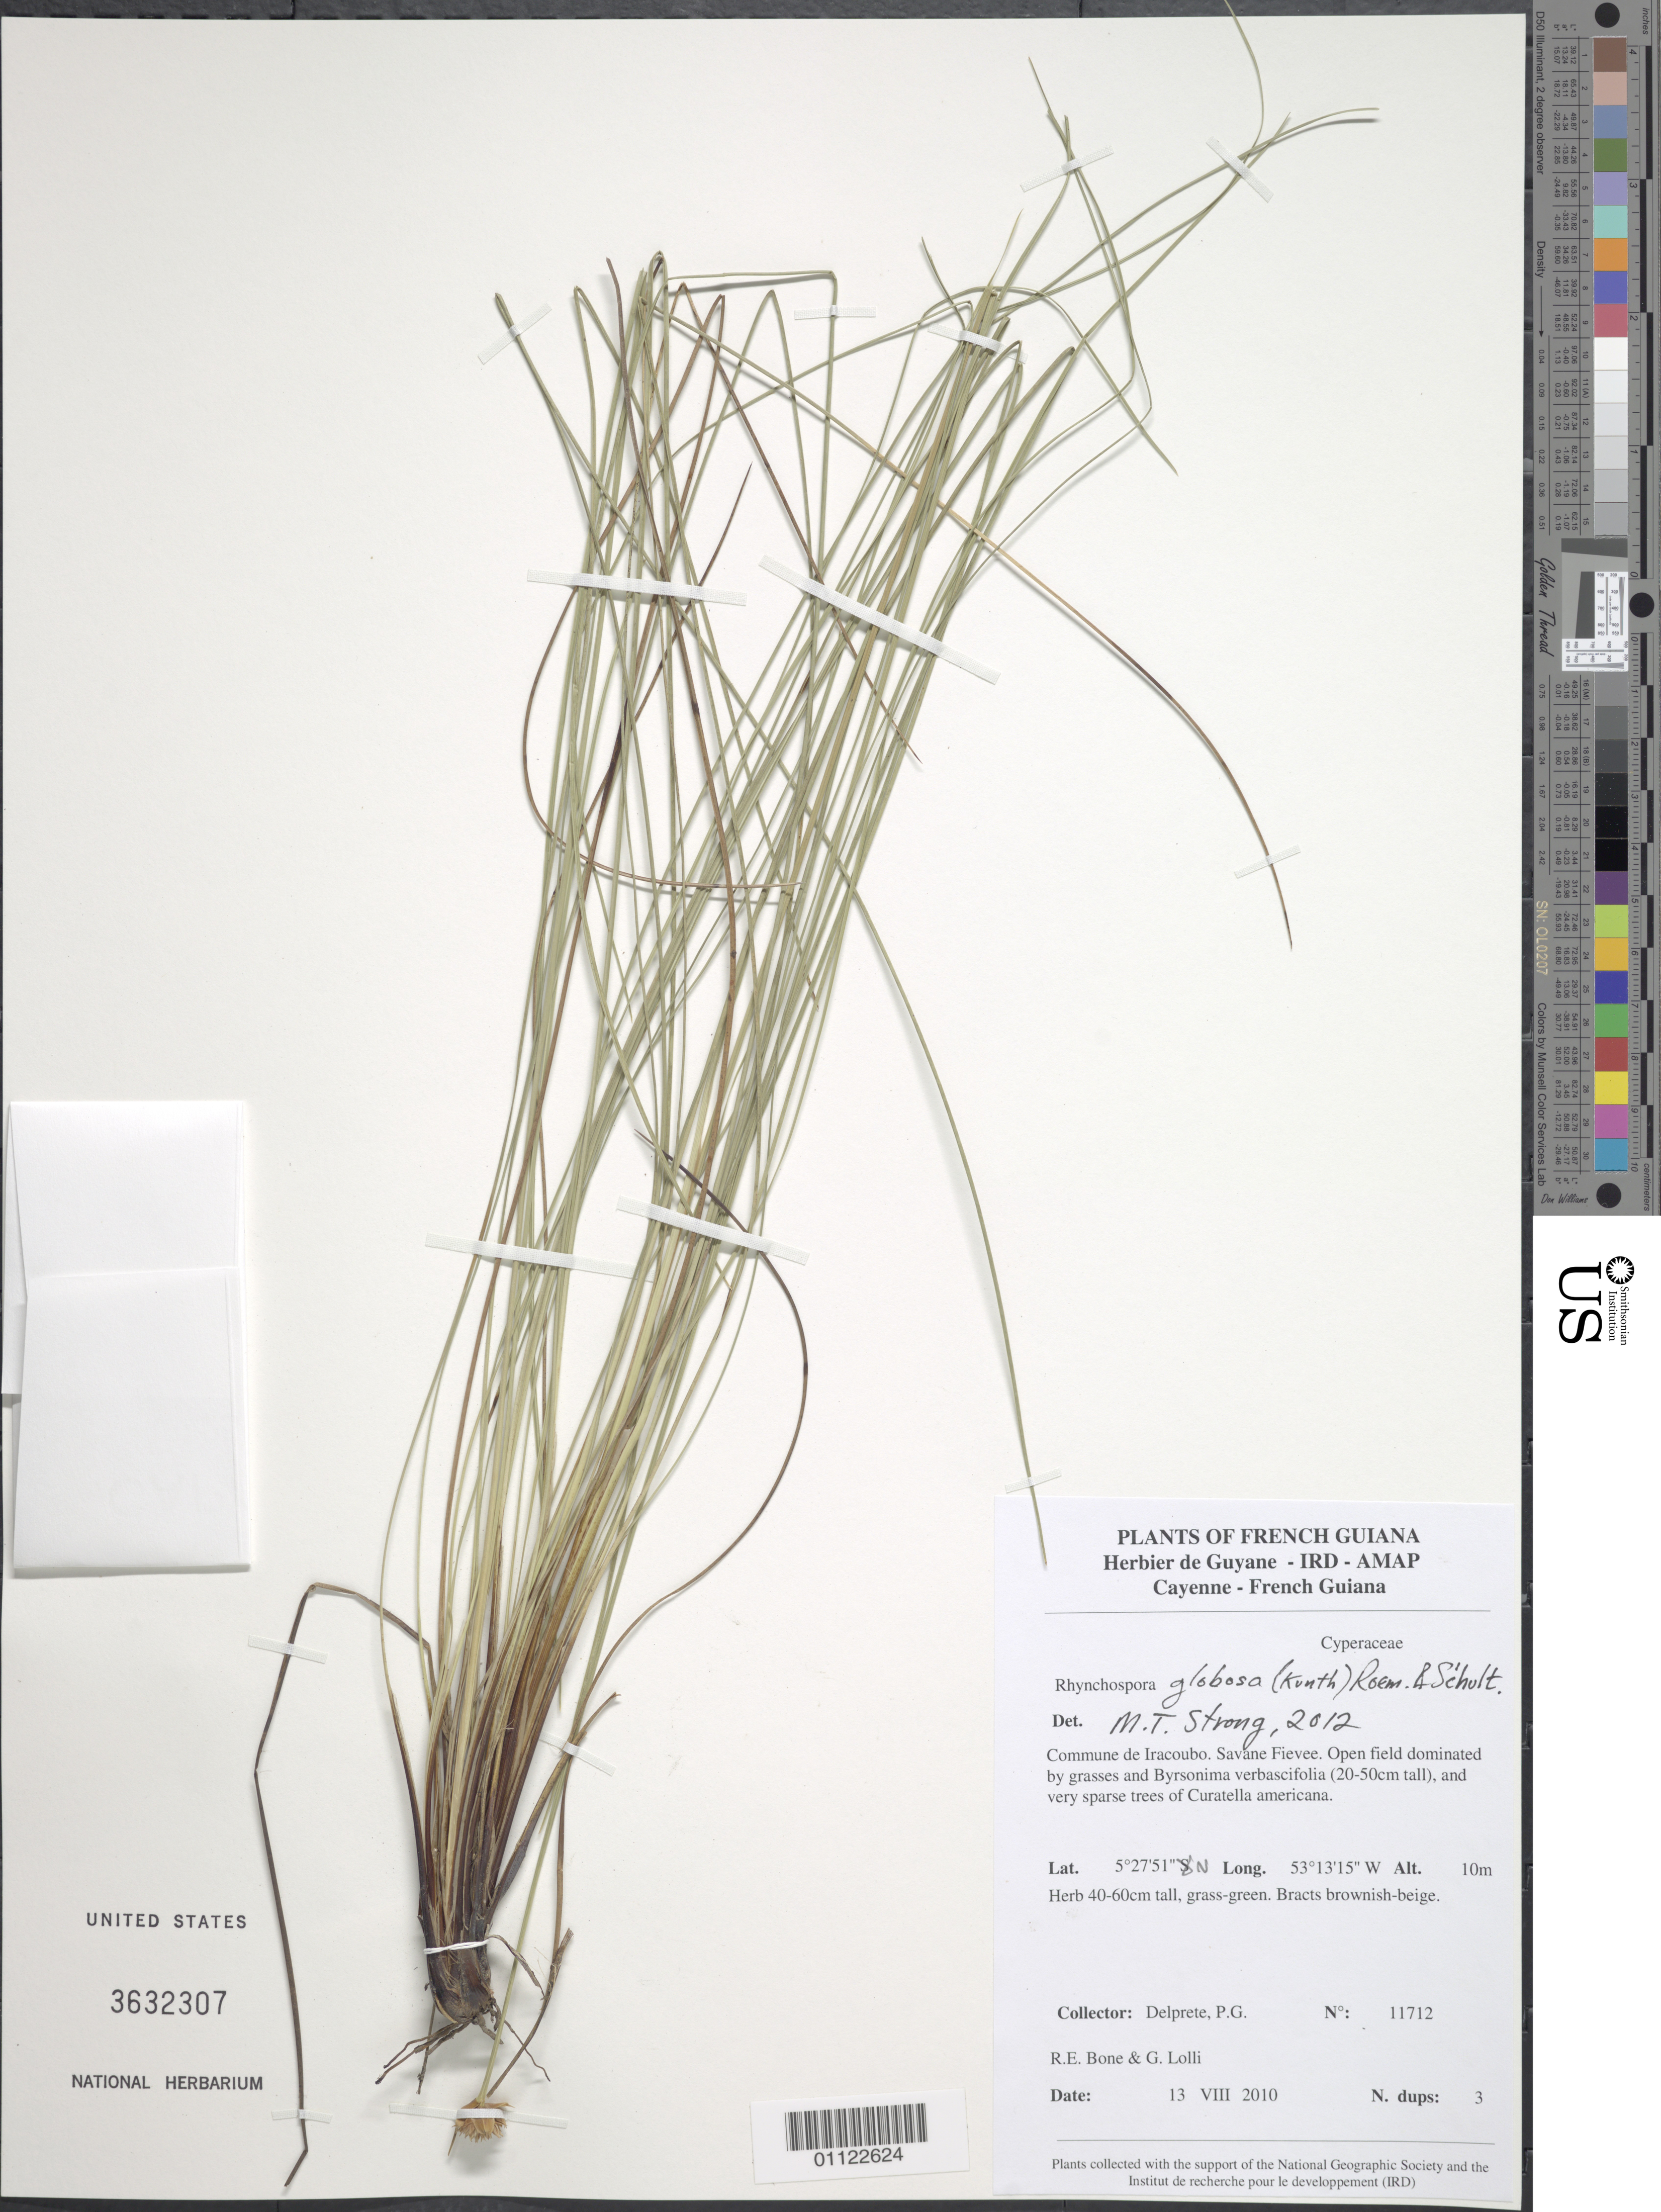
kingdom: Plantae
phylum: Tracheophyta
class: Liliopsida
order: Poales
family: Cyperaceae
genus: Rhynchospora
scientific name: Rhynchospora globosa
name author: (Kunth) Roem. & Schult.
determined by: Strong, M. T., (US), Smithsonian Institution - National Museum of Natural History (UNITED STATES)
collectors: P. G. Delprete, R. Bone & G. Lolli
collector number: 11712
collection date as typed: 13-Jul-10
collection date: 1910-07-13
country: French Guiana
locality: Commune de Iracoubo. Savane Fievee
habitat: Open field dominated by grasses and Byrsonima verbascifolia (20-50cm tall) and very sparse trees of Curatella americana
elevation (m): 10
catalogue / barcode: US 3632307